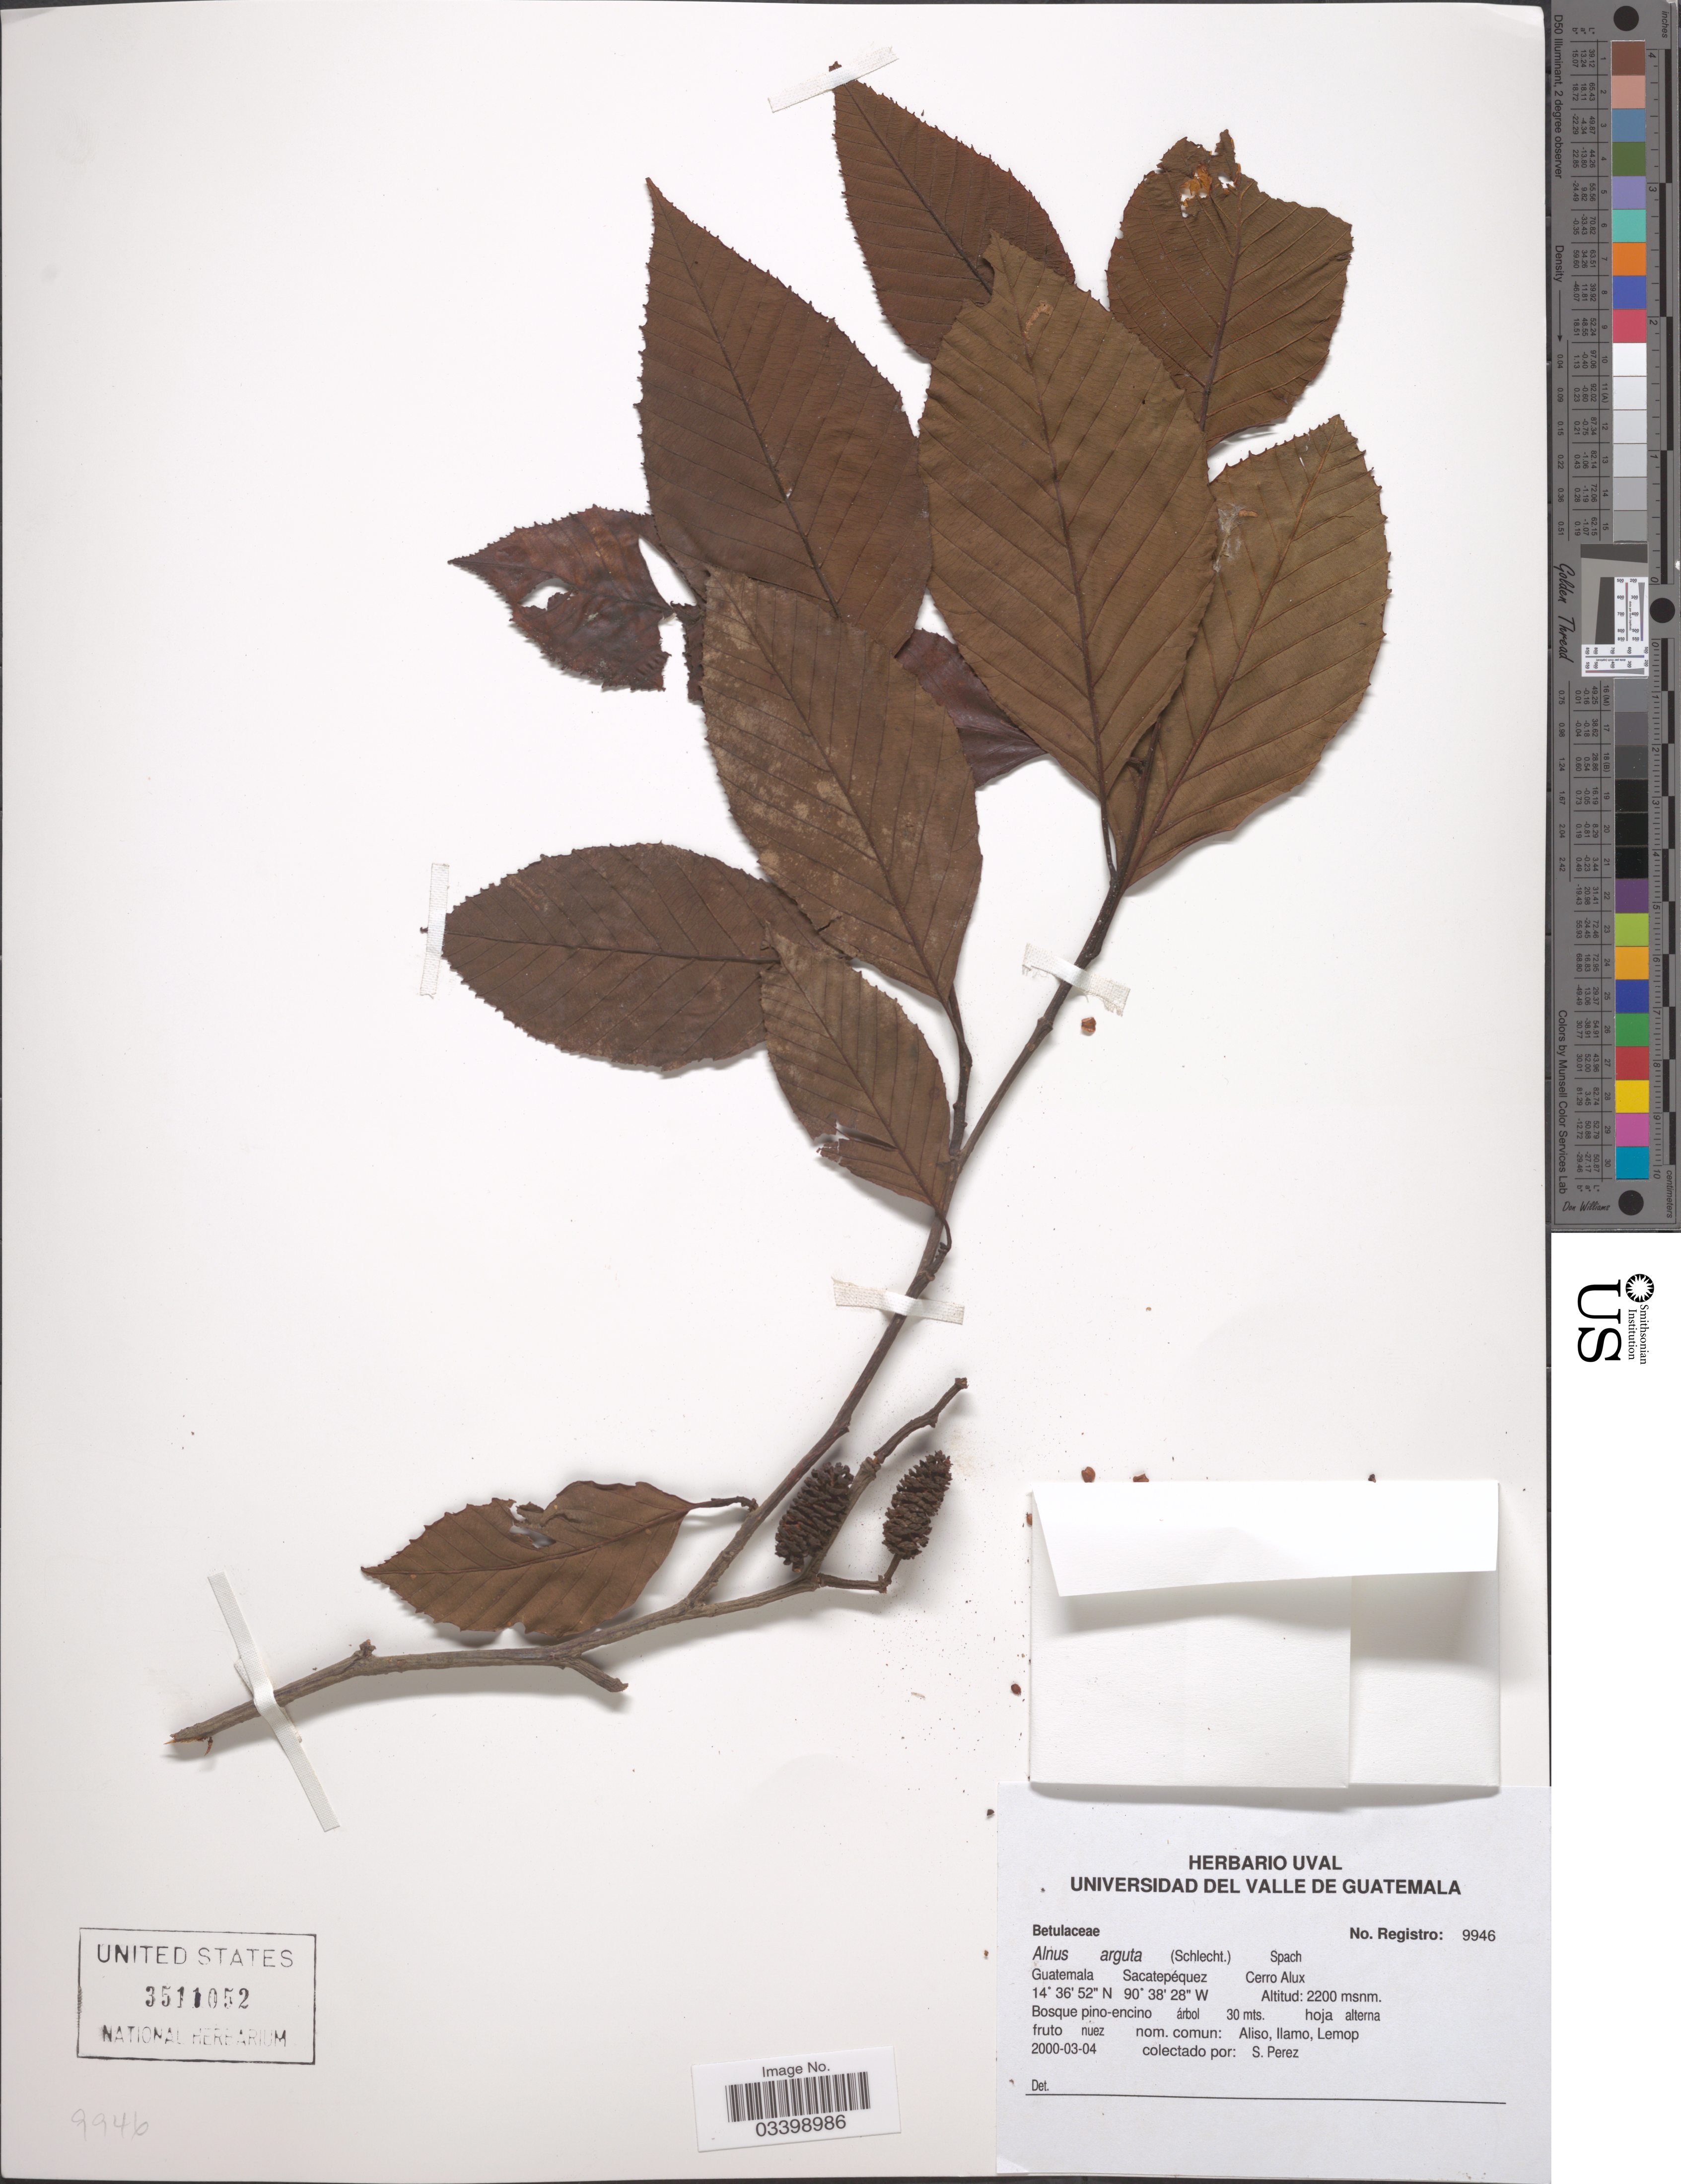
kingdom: Plantae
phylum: Tracheophyta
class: Magnoliopsida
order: Fagales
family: Betulaceae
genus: Alnus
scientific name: Alnus acuminata subsp. arguta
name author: (Schltdl.) Furlow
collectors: S. Perez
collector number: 9946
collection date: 2000-03-04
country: Guatemala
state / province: Sacatepéquez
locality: Cerro Alux.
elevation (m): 2200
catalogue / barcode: US 3511052